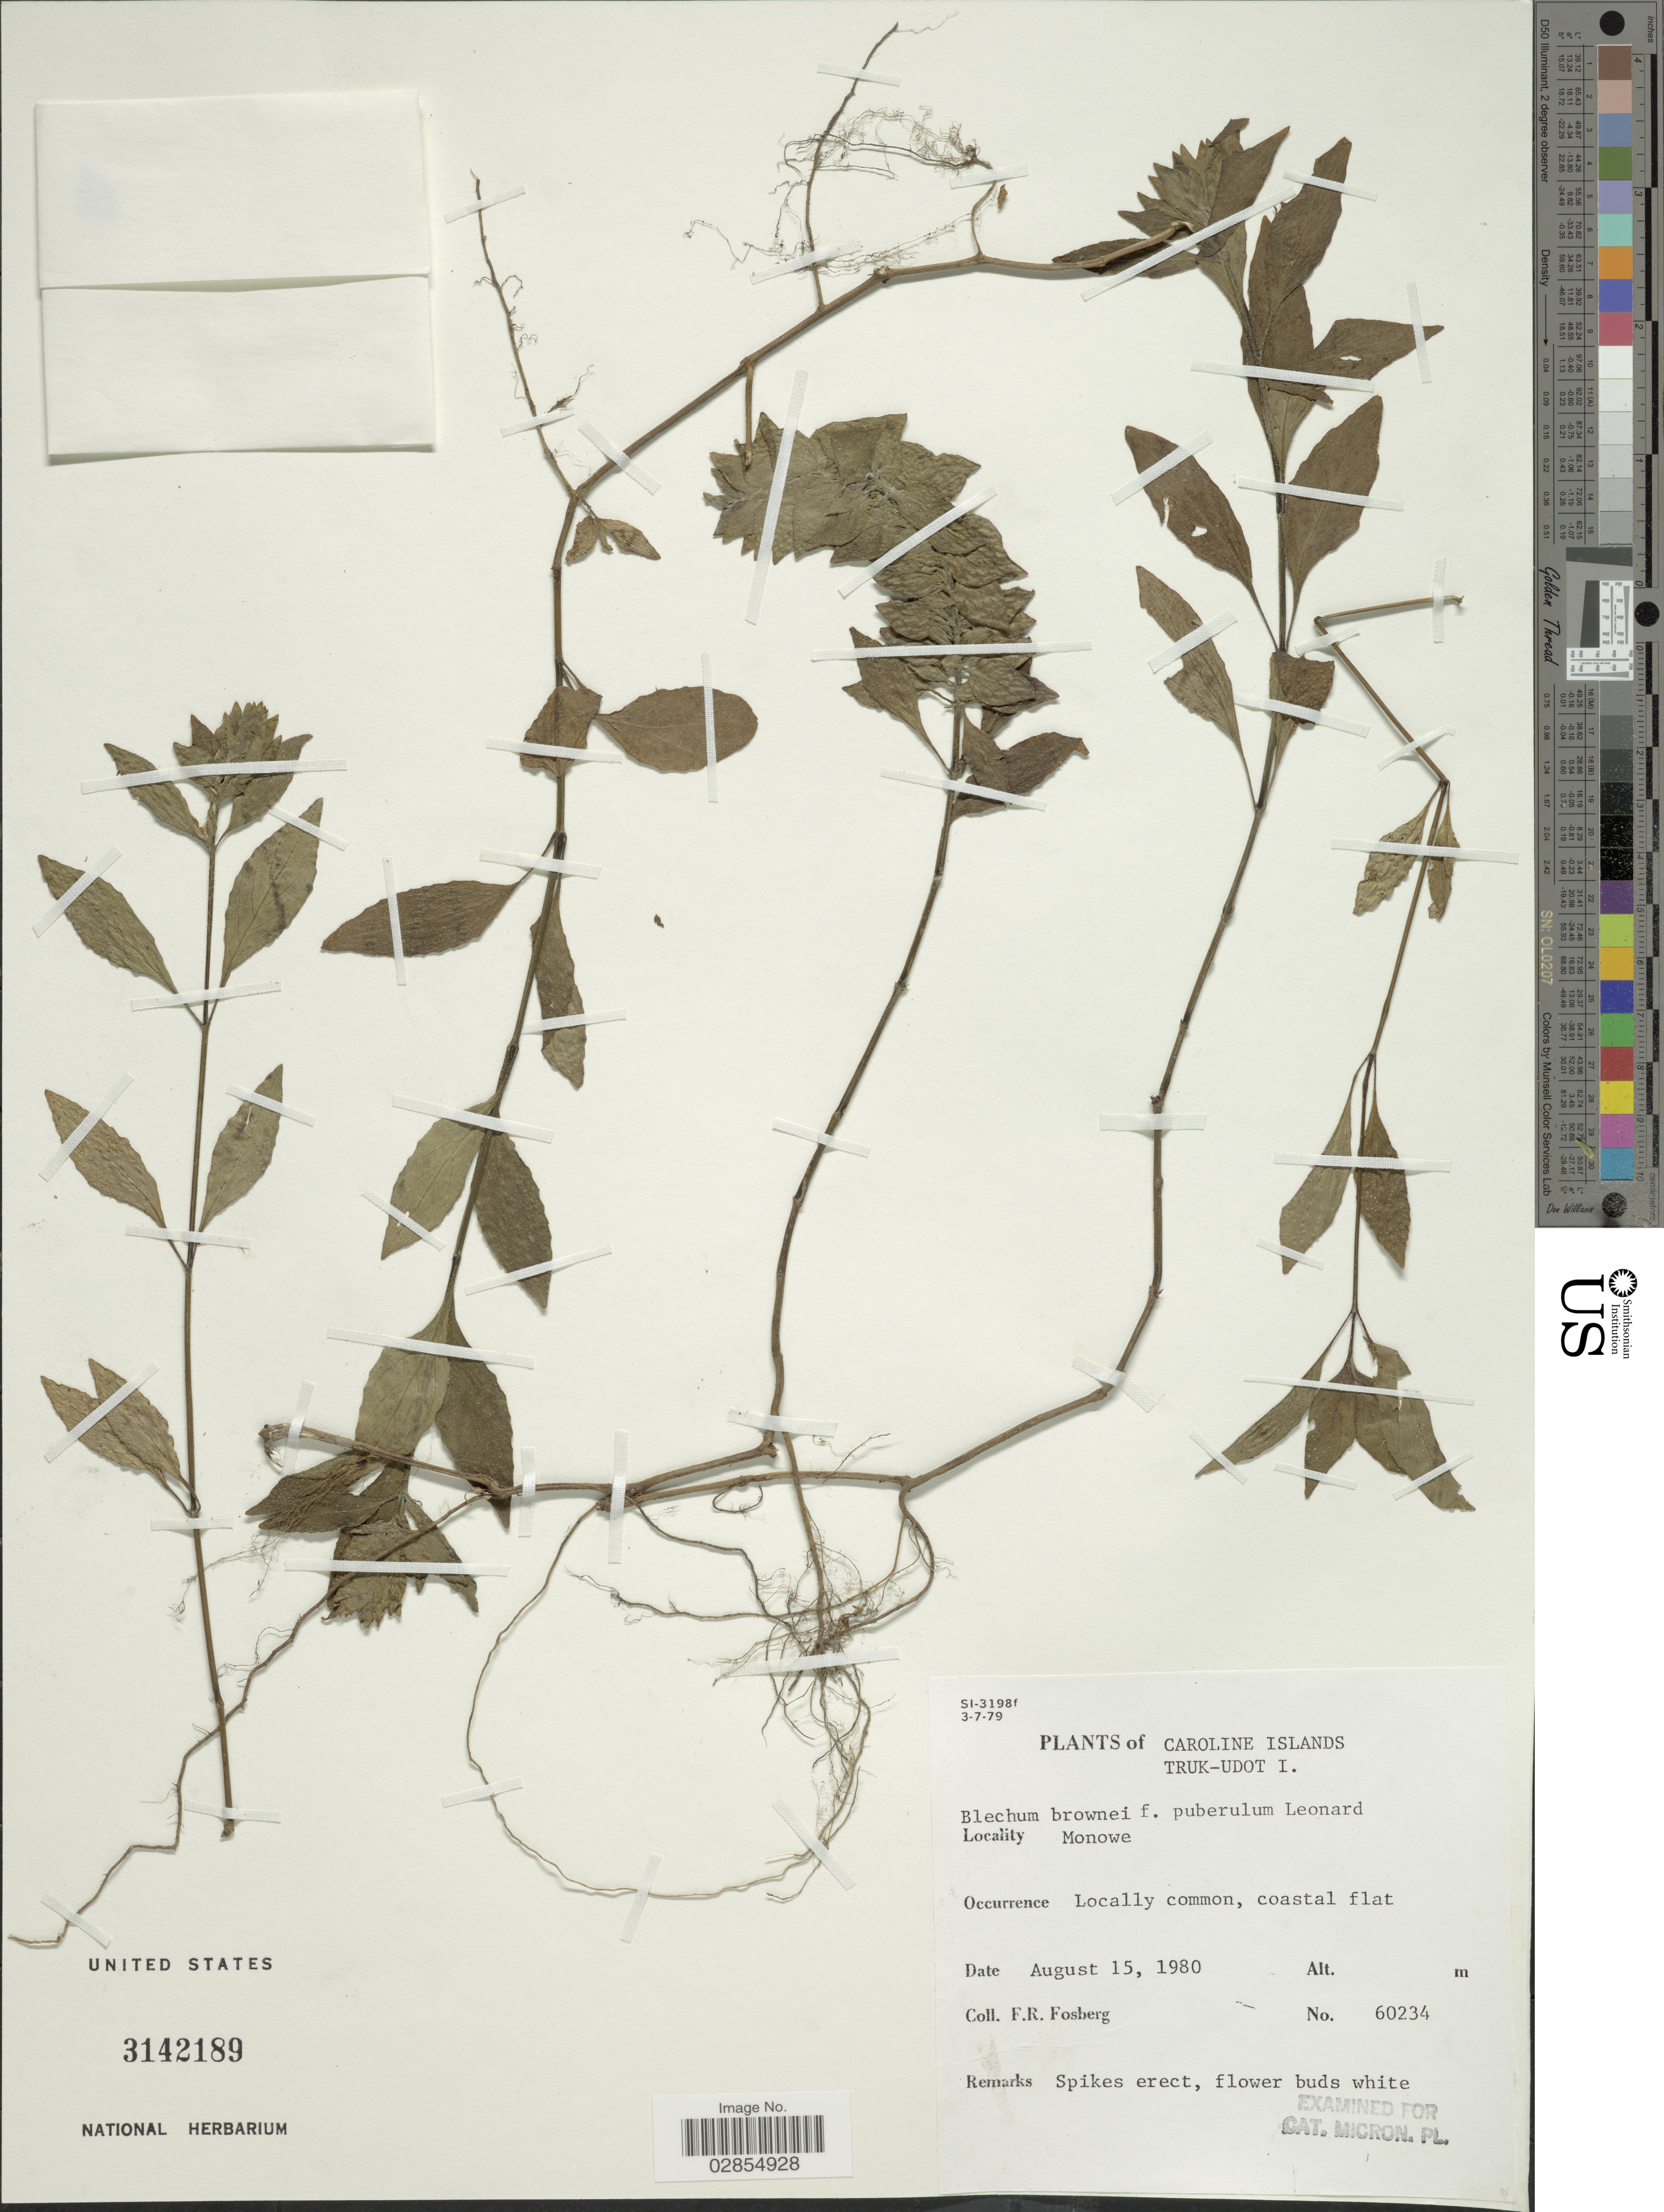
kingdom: Plantae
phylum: Tracheophyta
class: Magnoliopsida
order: Lamiales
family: Acanthaceae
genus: Blechum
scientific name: Blechum pyramidatum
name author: (Lam.) Urb.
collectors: F. R. Fosberg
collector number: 60234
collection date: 1980-08-15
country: Micronesia, Federated States of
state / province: Truk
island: Udot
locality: Caroline Islands, Truk-Udot I., Monowe.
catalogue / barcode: US 3142189